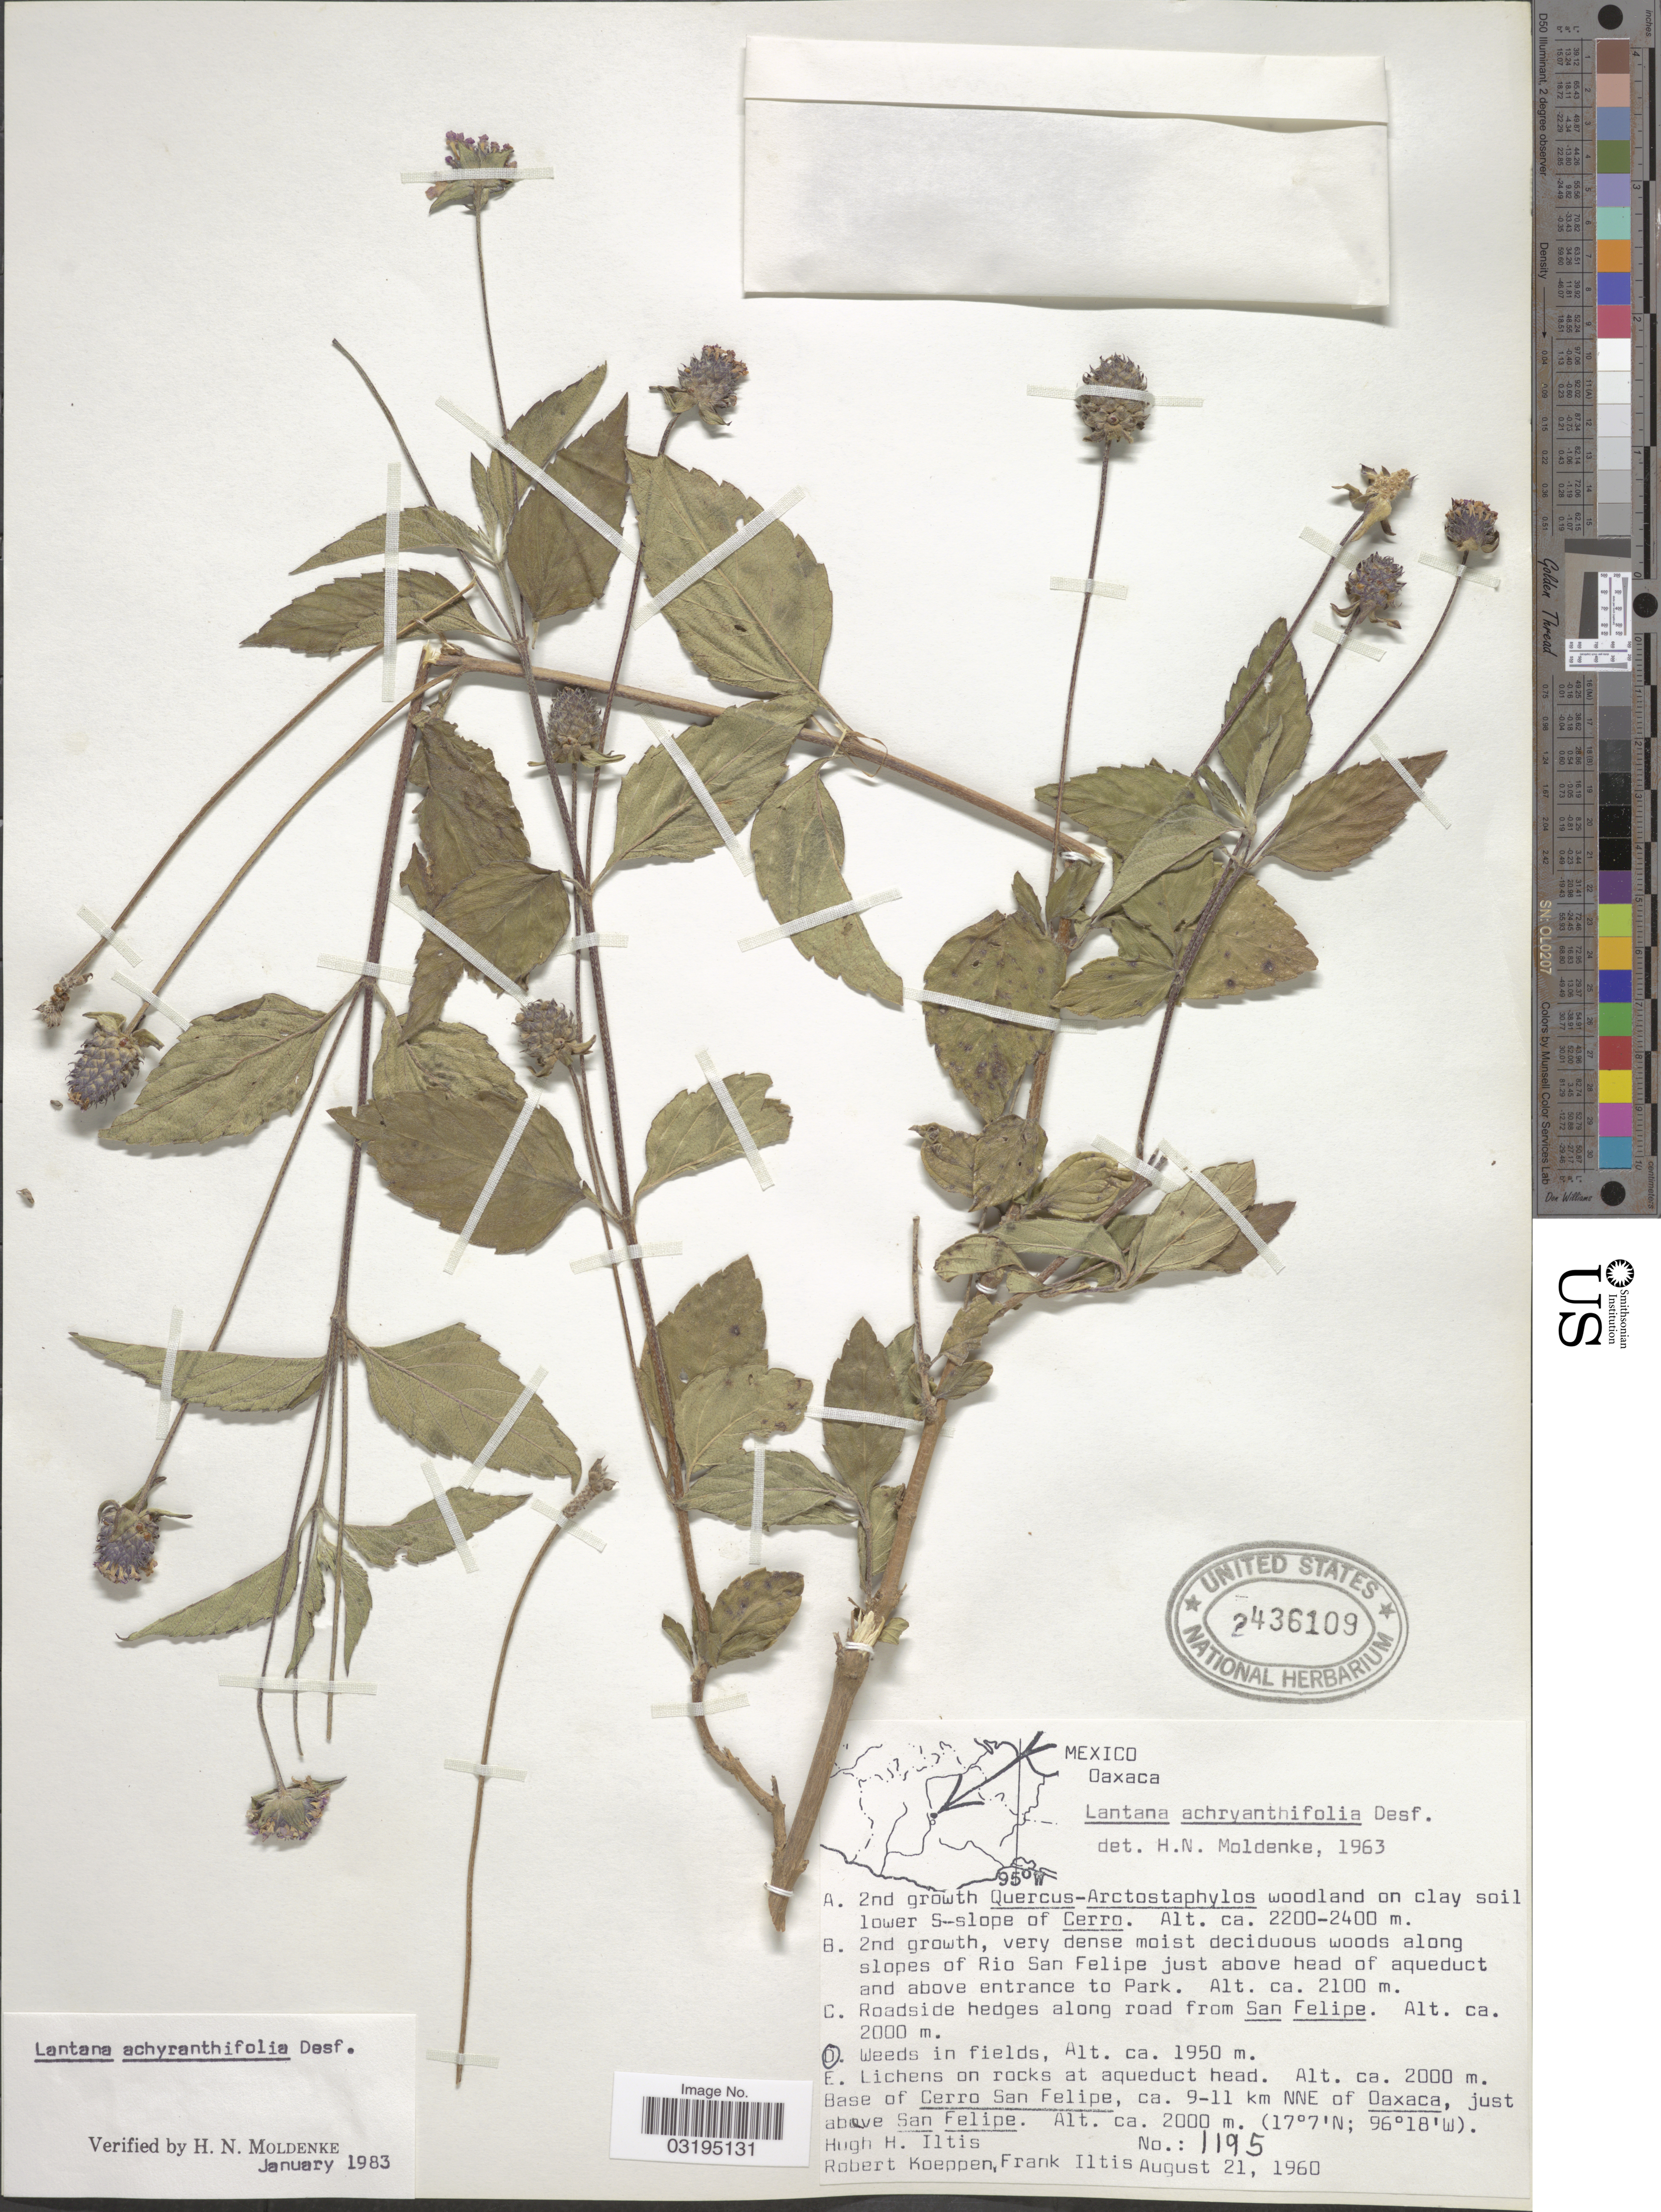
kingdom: Plantae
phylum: Tracheophyta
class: Magnoliopsida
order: Lamiales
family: Verbenaceae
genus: Lantana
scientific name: Lantana achyranthifolia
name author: Desf.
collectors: H. H. Iltis, R. K. Iltis & F. S. Iltis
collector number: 1195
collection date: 1960-08-21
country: Mexico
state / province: Oaxaca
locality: Weeds in fields. Base of Cerro San Felipe, ca. 9-11 km NNE of Oaxaca, just above San Felipe.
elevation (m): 1950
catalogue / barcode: US 2436109